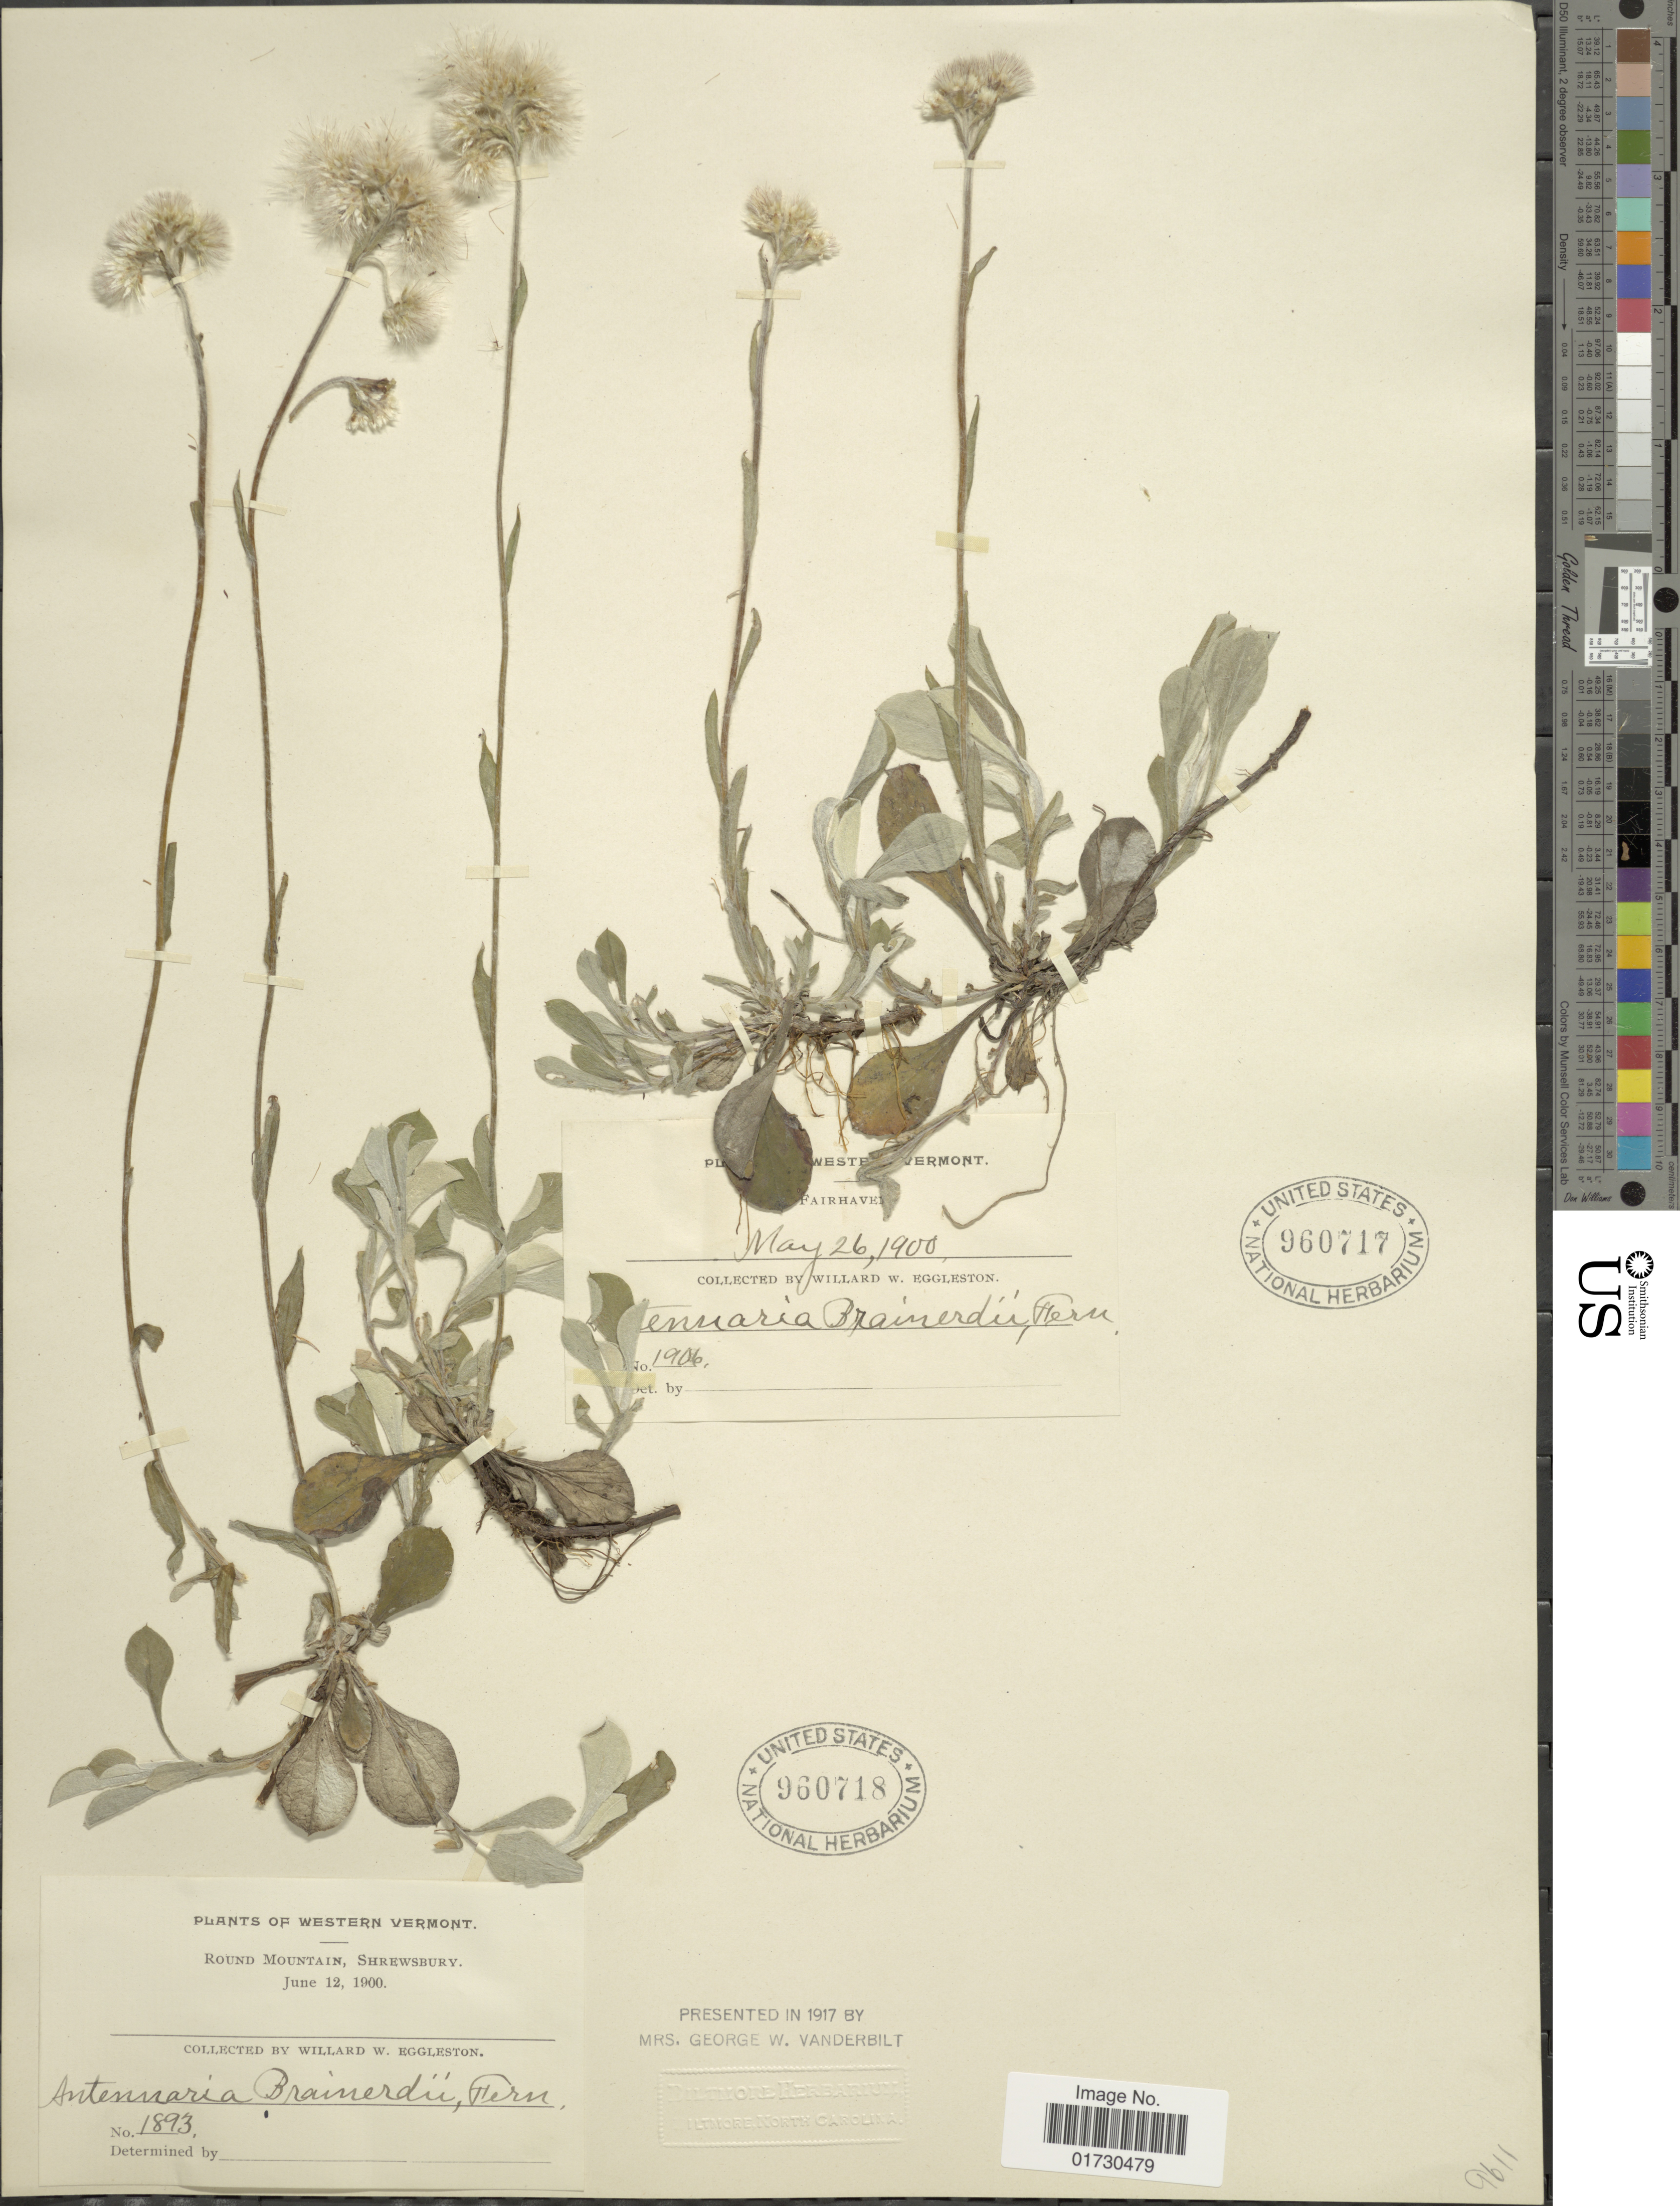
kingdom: Plantae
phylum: Tracheophyta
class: Magnoliopsida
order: Asterales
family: Asteraceae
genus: Antennaria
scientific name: Antennaria brainerdii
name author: Fernald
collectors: W. W. Eggleston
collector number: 1906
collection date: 1900-05-26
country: United States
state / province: Vermont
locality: Western Vermont, Fairhaven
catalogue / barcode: US 960717-2